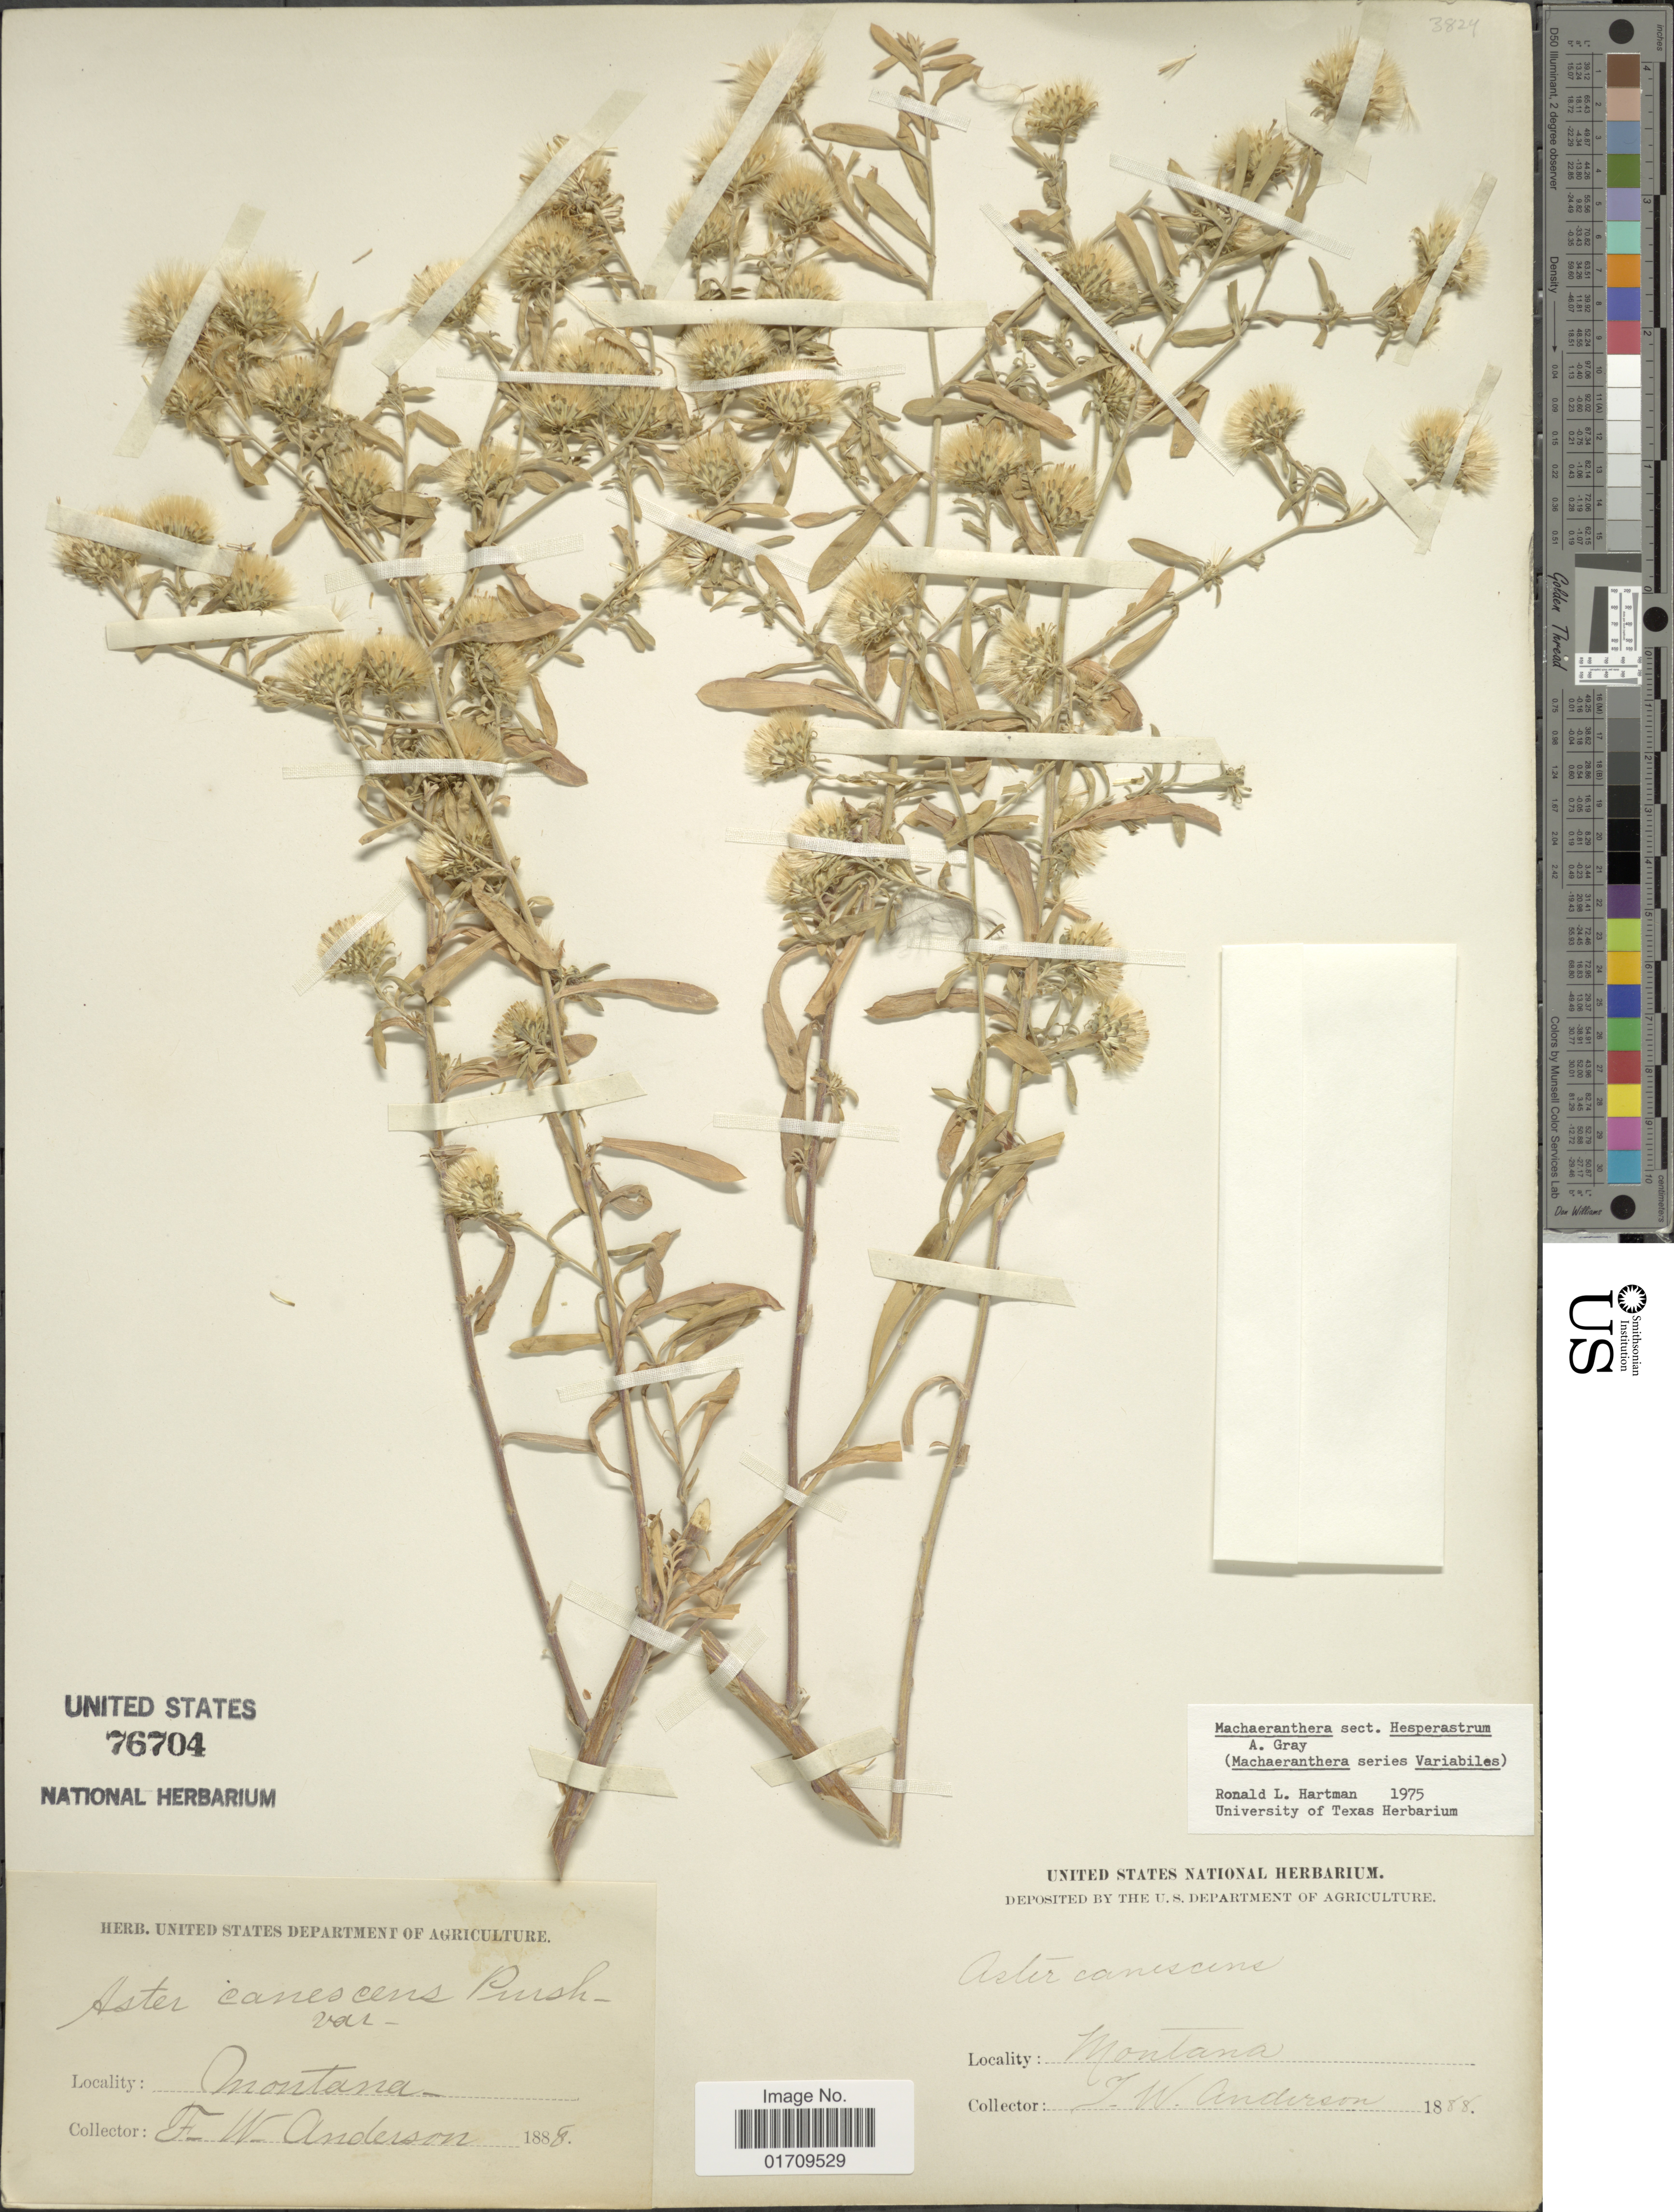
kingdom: Plantae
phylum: Tracheophyta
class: Magnoliopsida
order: Asterales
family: Asteraceae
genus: Machaeranthera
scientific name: Machaeranthera sp.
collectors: F. W. Anderson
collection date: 1888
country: United States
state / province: Montana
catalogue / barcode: US 76704